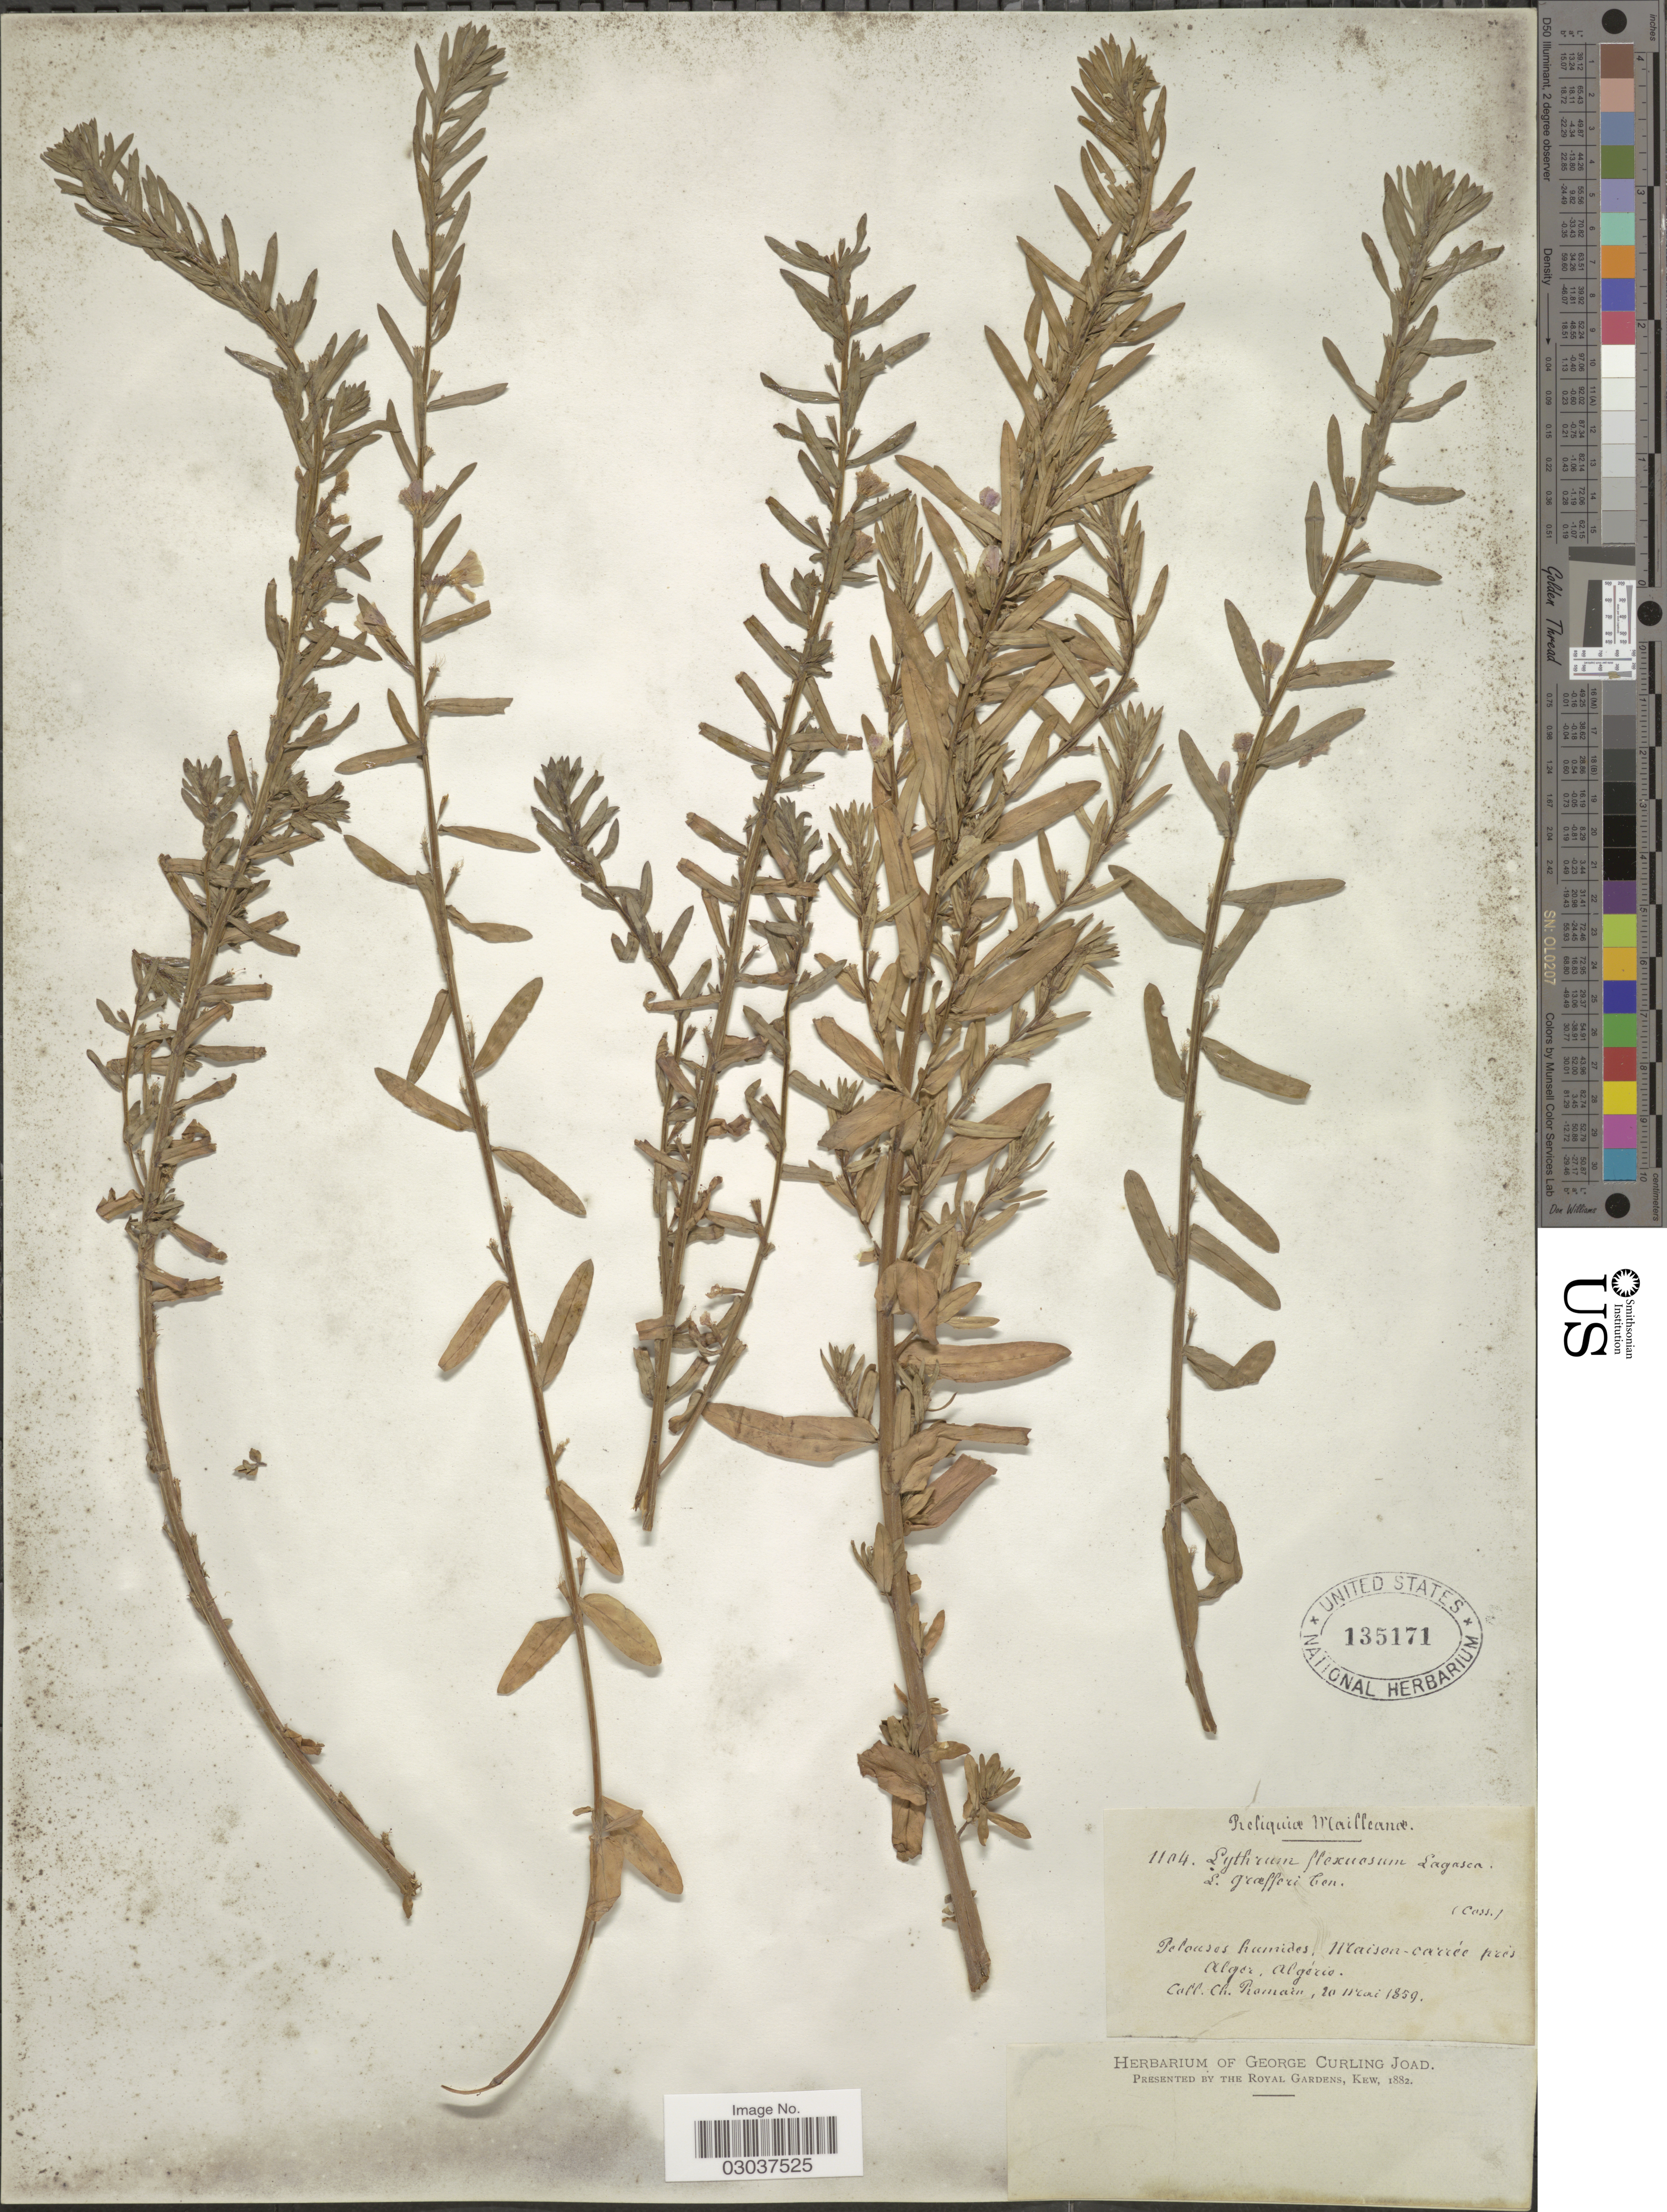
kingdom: Plantae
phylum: Tracheophyta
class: Magnoliopsida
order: Myrtales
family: Lythraceae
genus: Lythrum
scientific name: Lythrum flexuosum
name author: Lag.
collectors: C. Romain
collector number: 1104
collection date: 1859-05-20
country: Algeria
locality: Pelouses humides, Maison-carrée pres Alger.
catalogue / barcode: US 135171